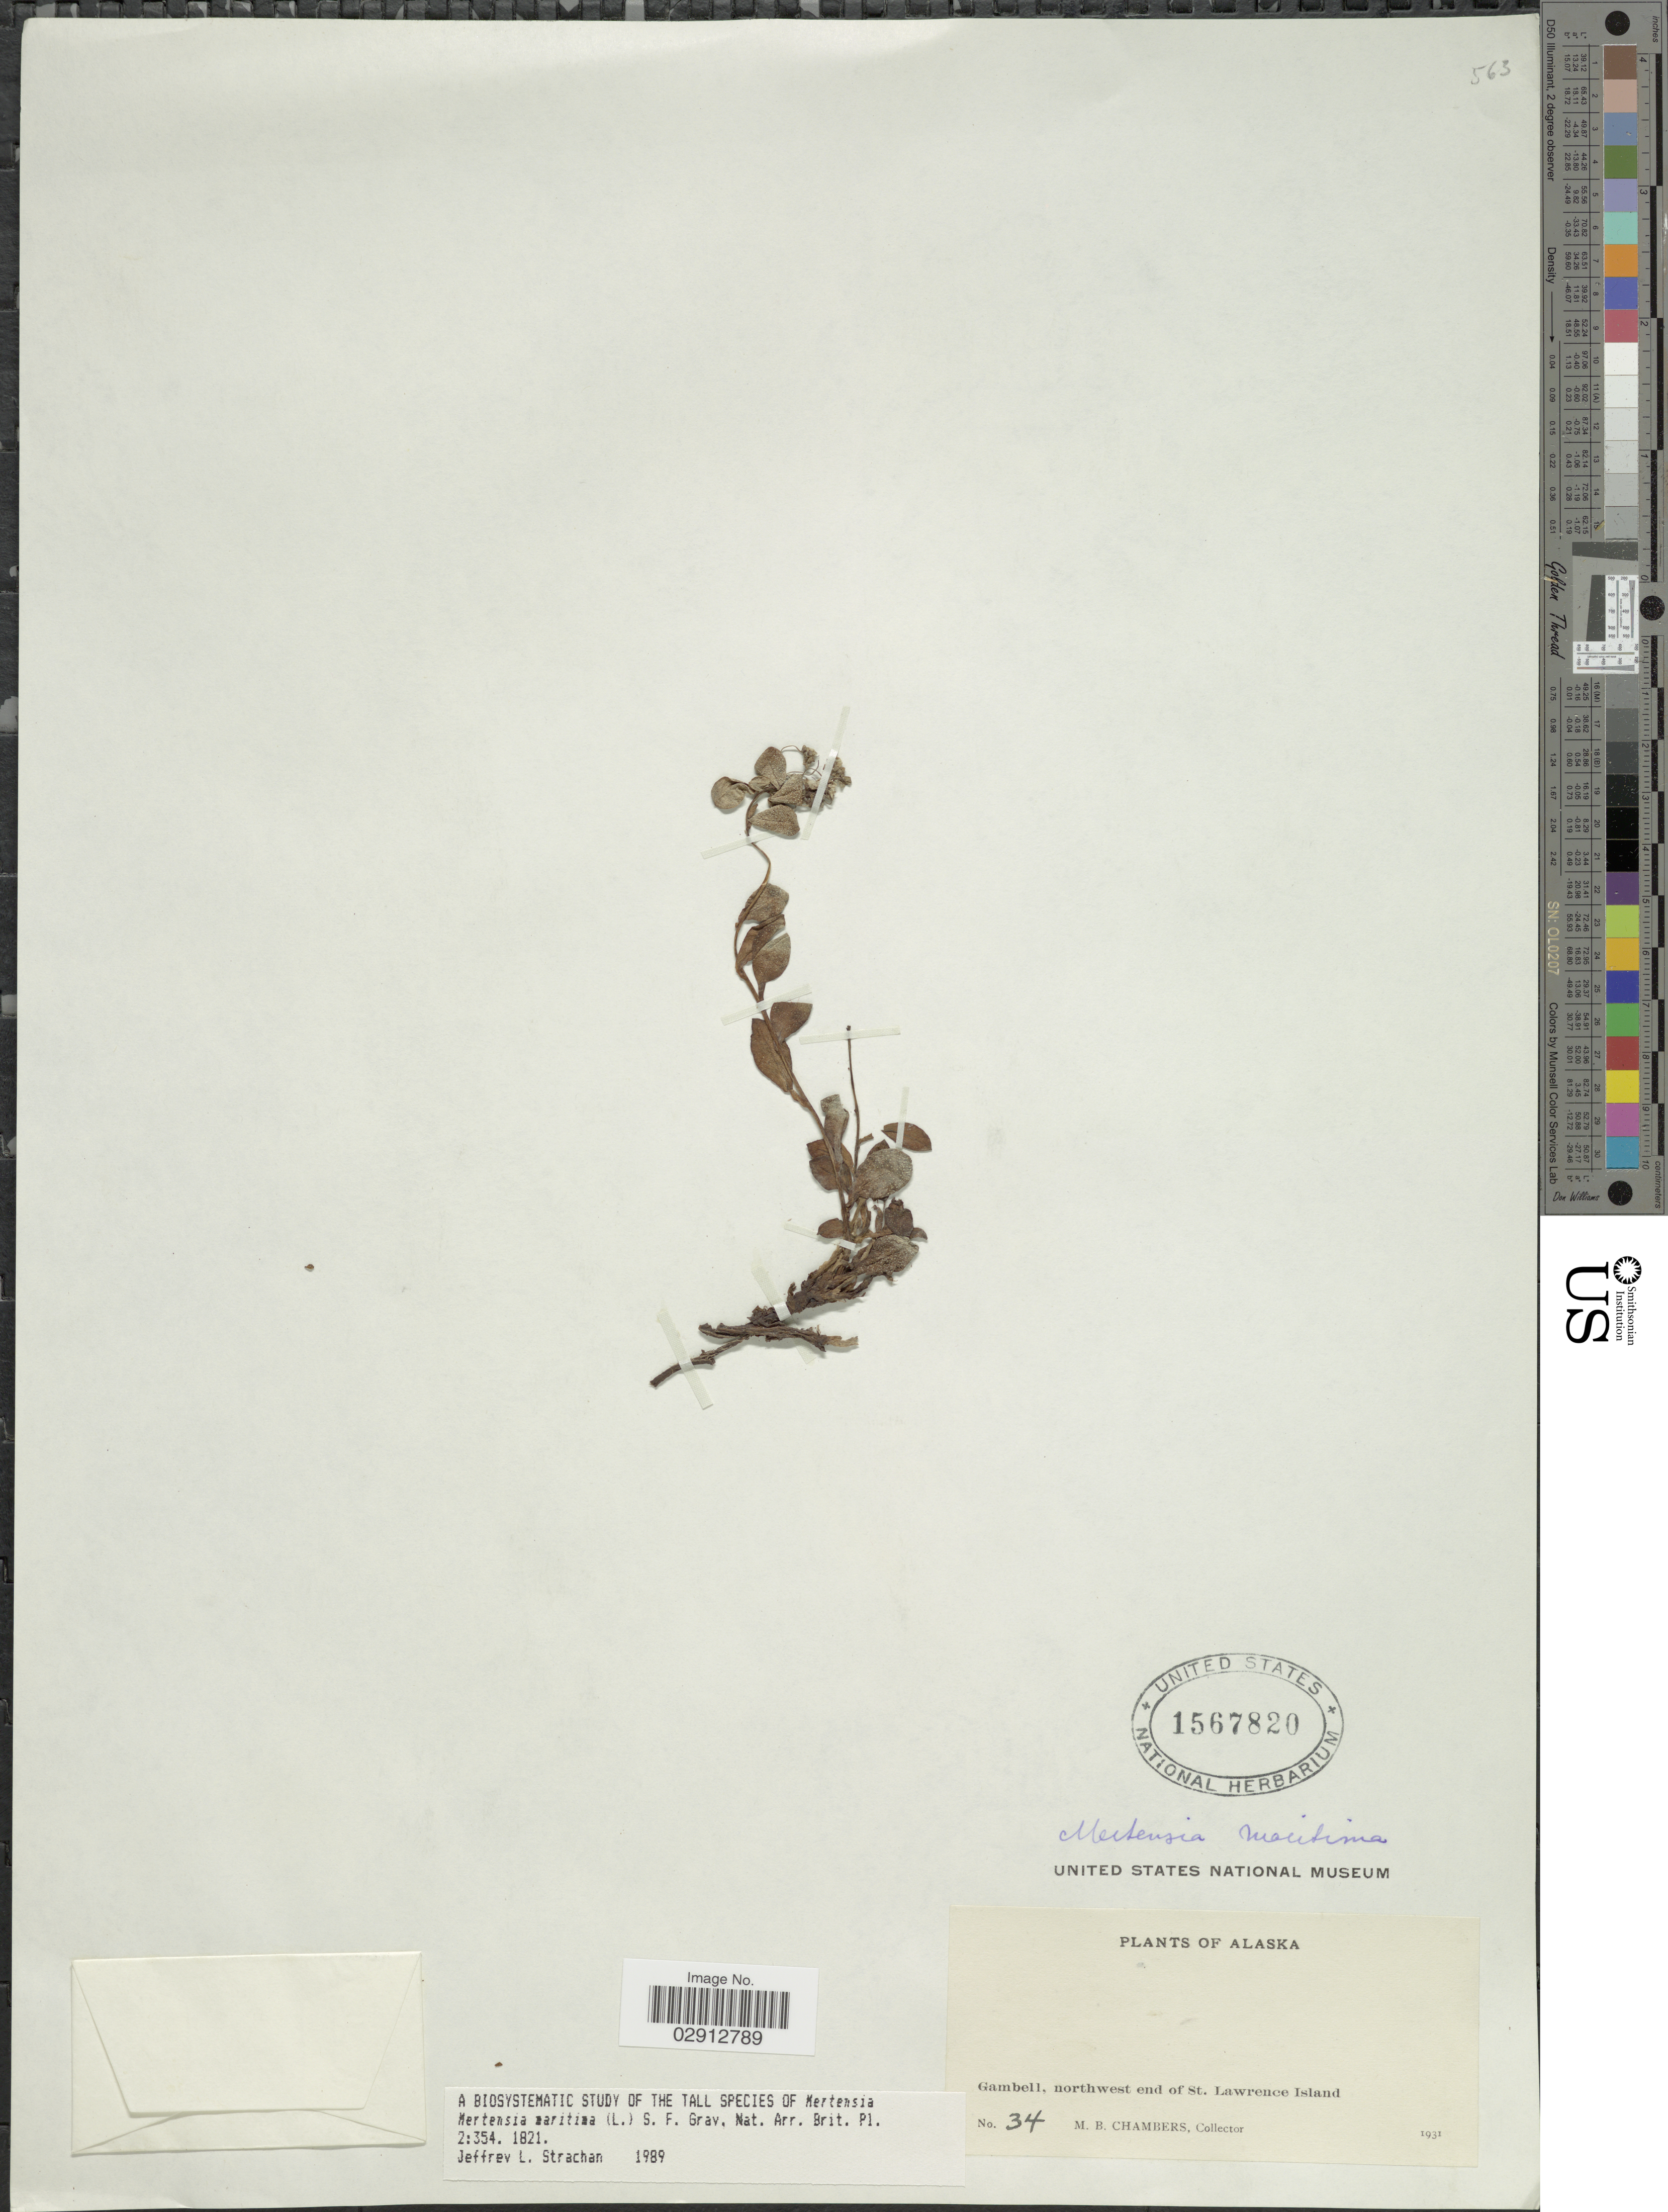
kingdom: Plantae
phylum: Tracheophyta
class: Magnoliopsida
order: Boraginales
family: Boraginaceae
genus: Mertensia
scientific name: Mertensia maritima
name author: (L.) S.F. Gray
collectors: M. Chambers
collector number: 34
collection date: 1931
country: United States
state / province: Alaska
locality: Gambell, northwest end of St. Lawrence Island.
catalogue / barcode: US 1567820